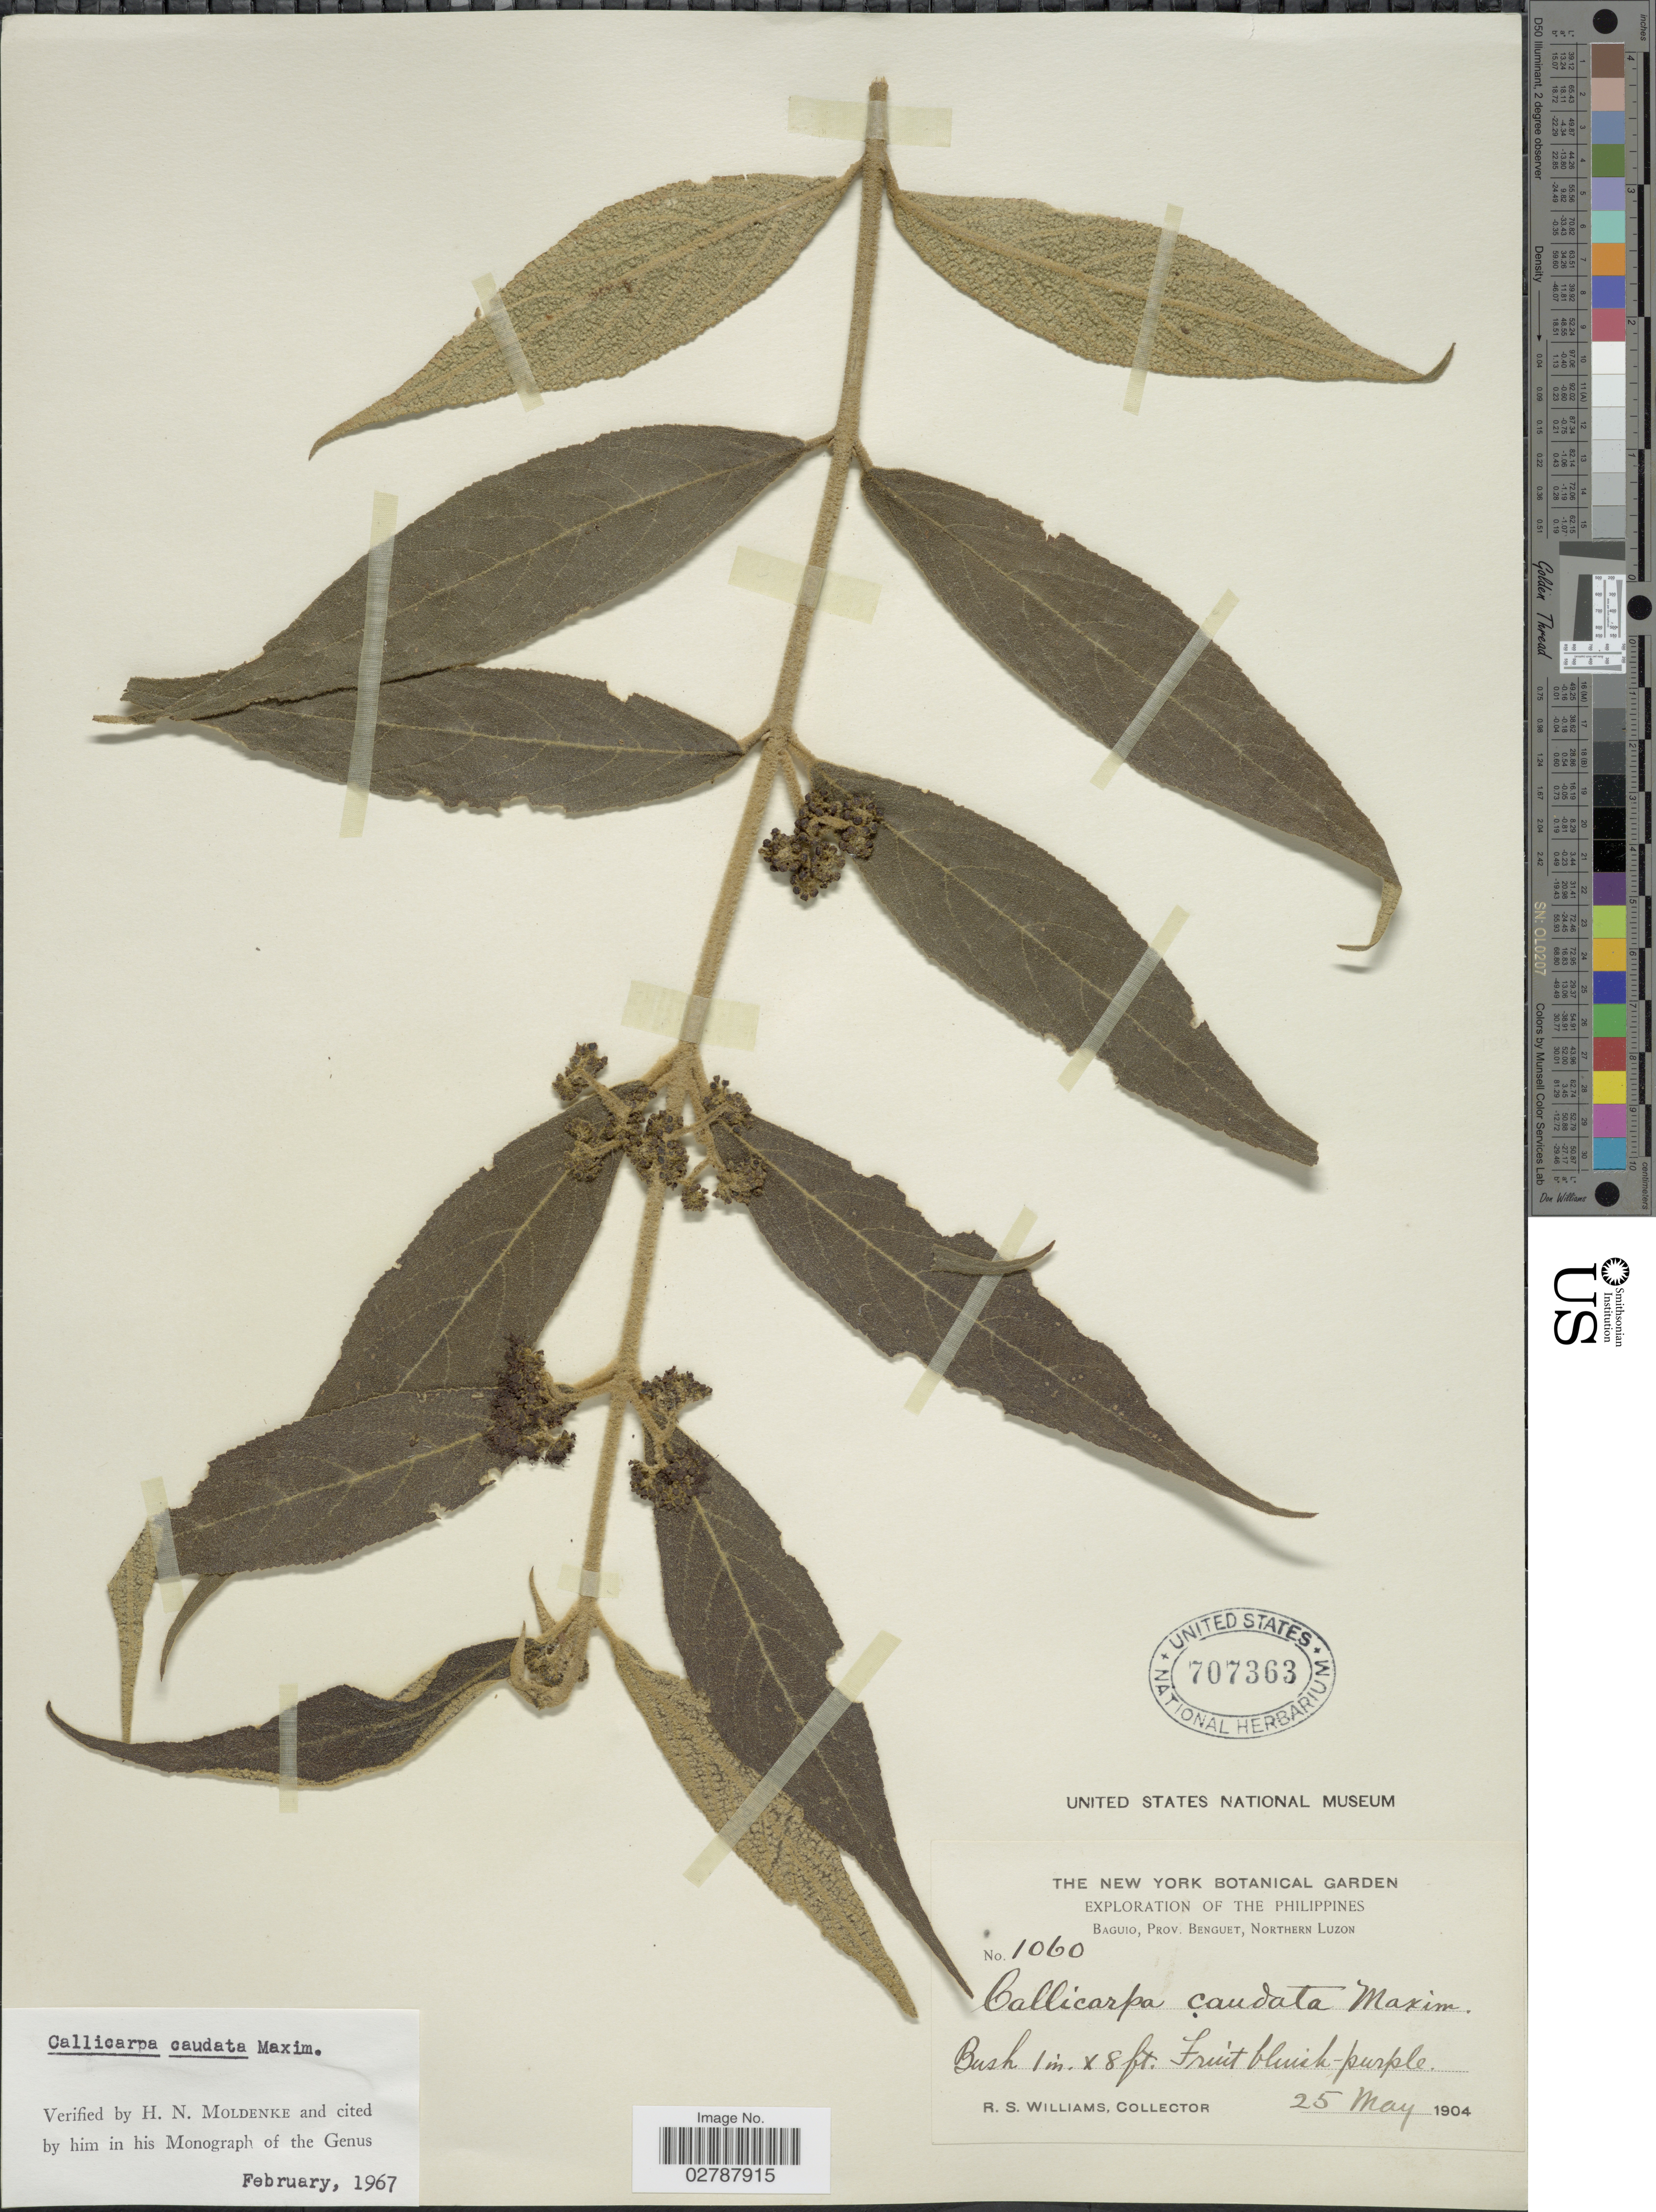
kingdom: Plantae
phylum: Tracheophyta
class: Magnoliopsida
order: Lamiales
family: Lamiaceae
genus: Callicarpa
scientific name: Callicarpa caudata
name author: Maxim.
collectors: R. S. Williams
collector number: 1060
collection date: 1904-05-25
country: Philippines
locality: Baguio, Prov. Benguet, Northern Luzon.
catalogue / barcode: US 707363